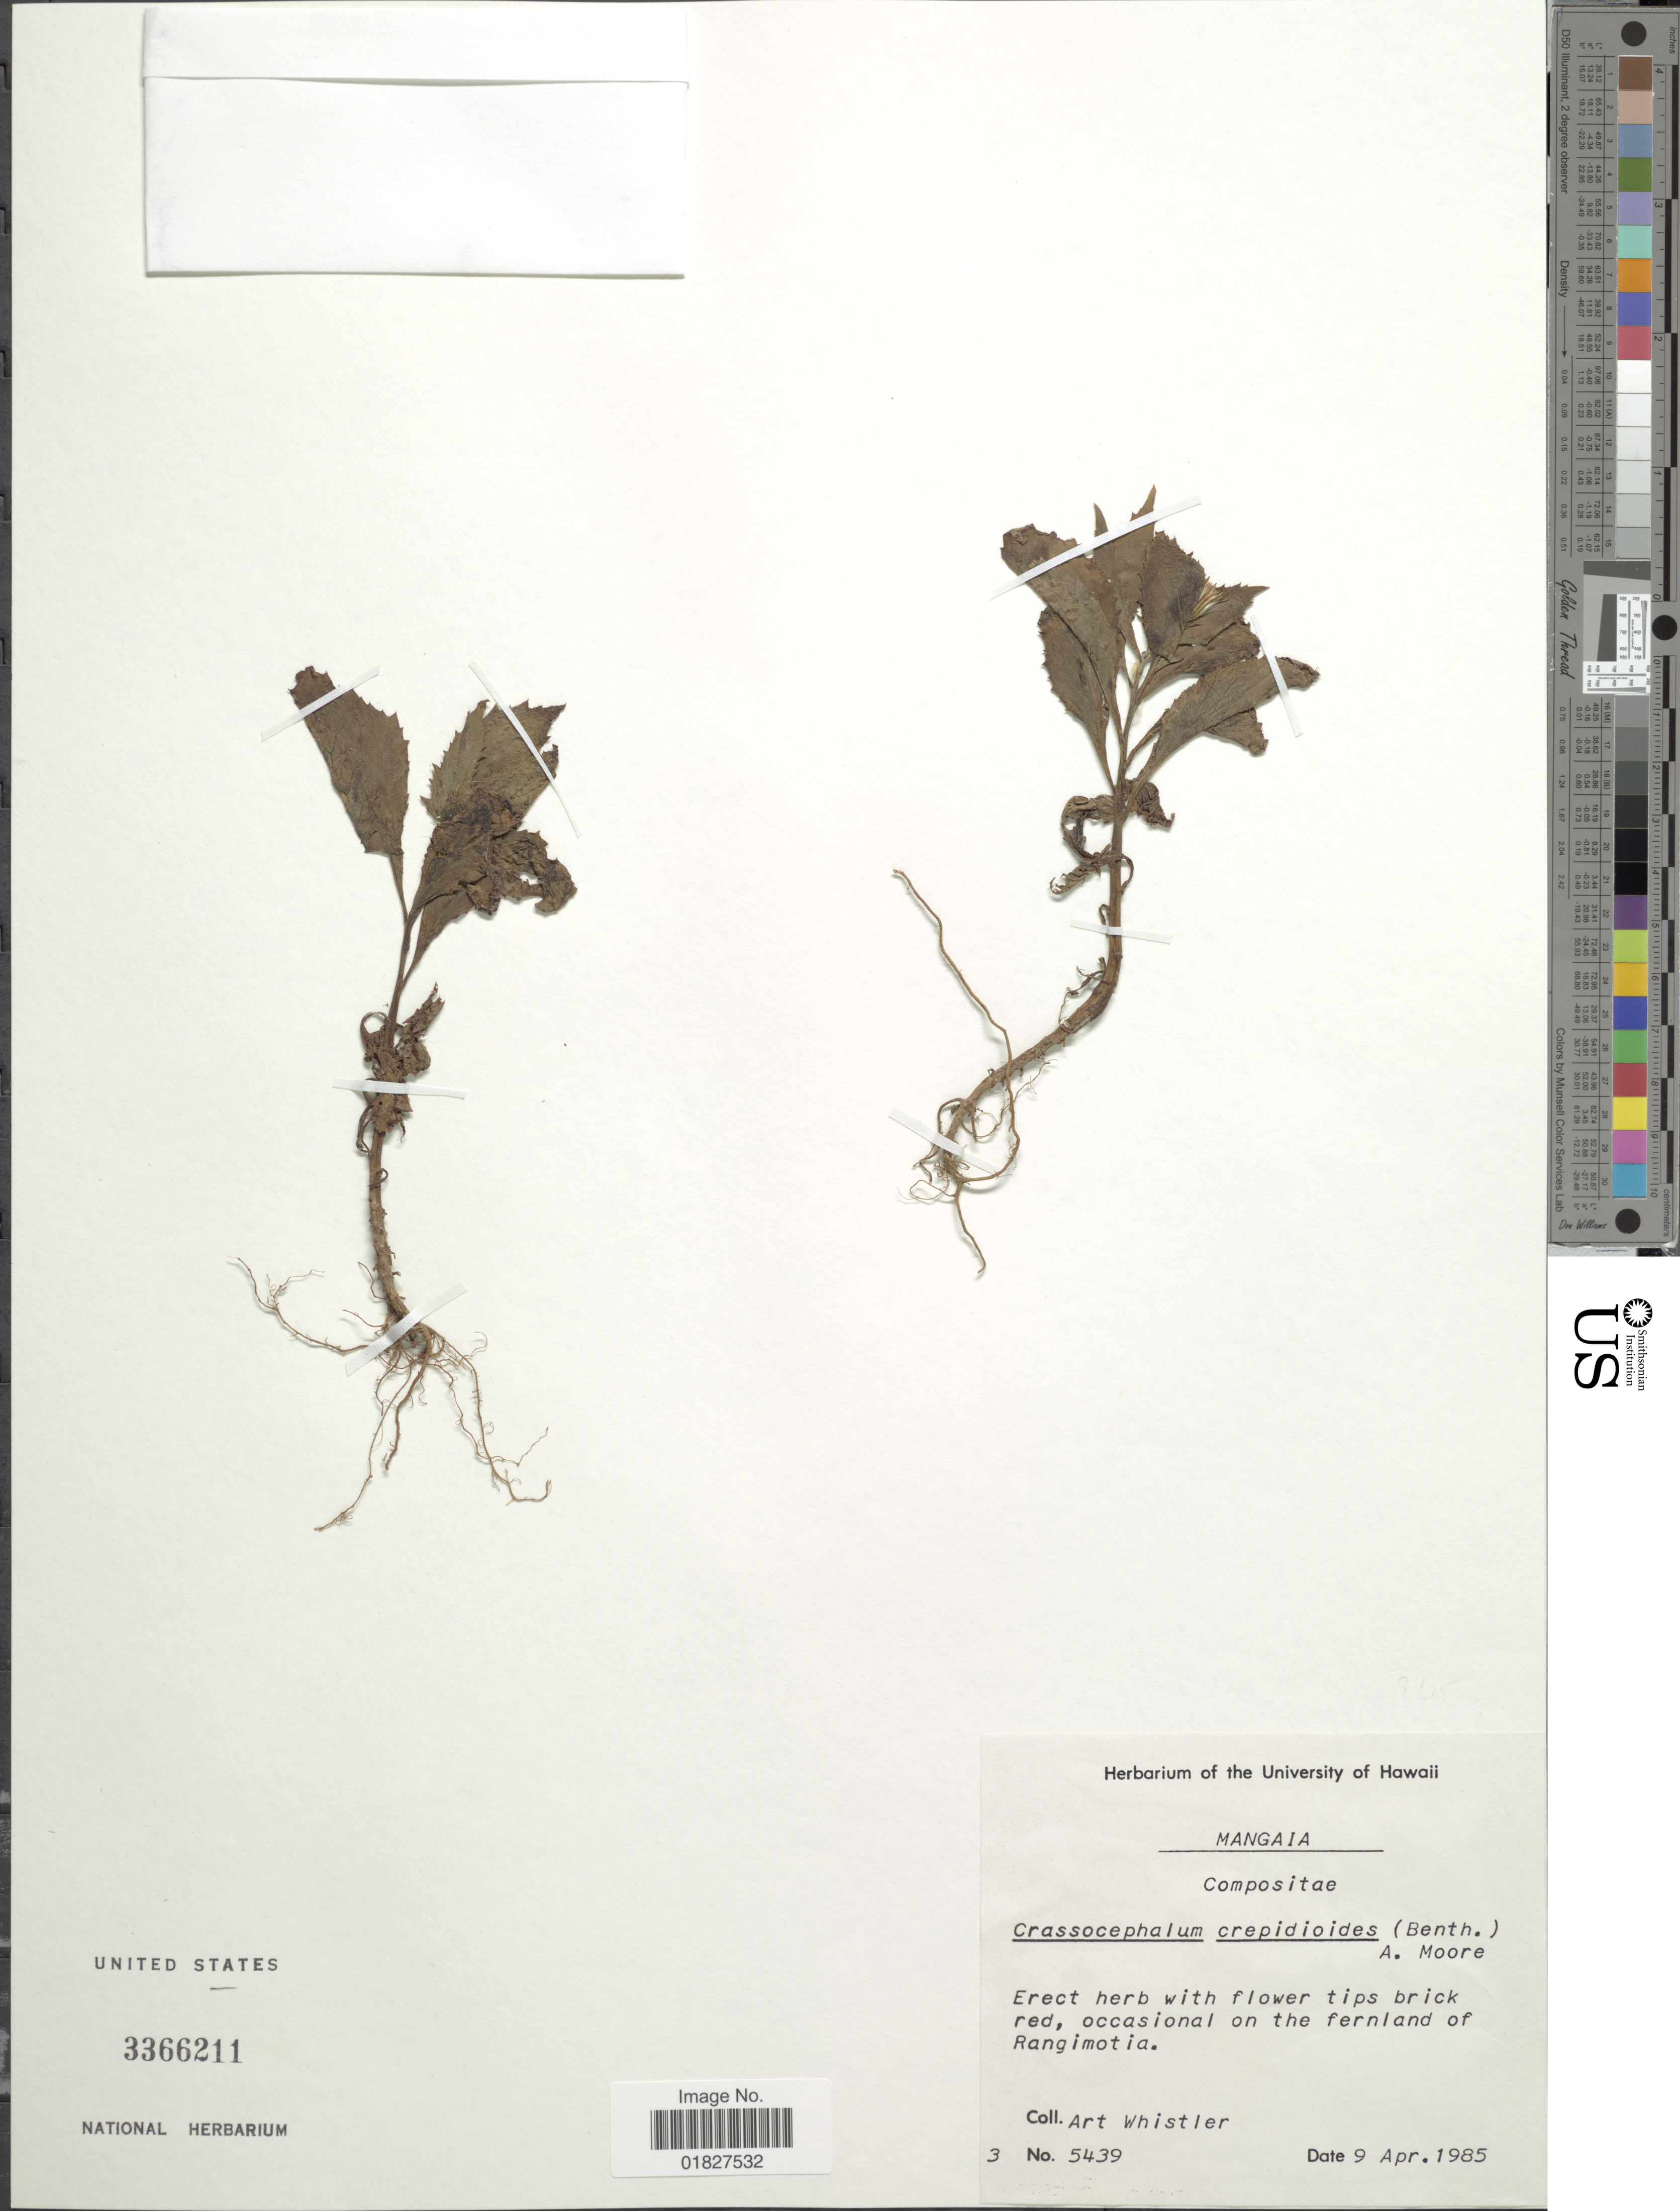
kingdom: Plantae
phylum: Tracheophyta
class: Magnoliopsida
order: Asterales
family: Asteraceae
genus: Crassocephalum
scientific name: Crassocephalum crepidioides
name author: (Benth.) S. Moore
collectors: A. Whistler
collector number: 5439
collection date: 1985-04-09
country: Cook Islands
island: Mangaia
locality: Fernland of Rangimotia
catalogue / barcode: US 3366211